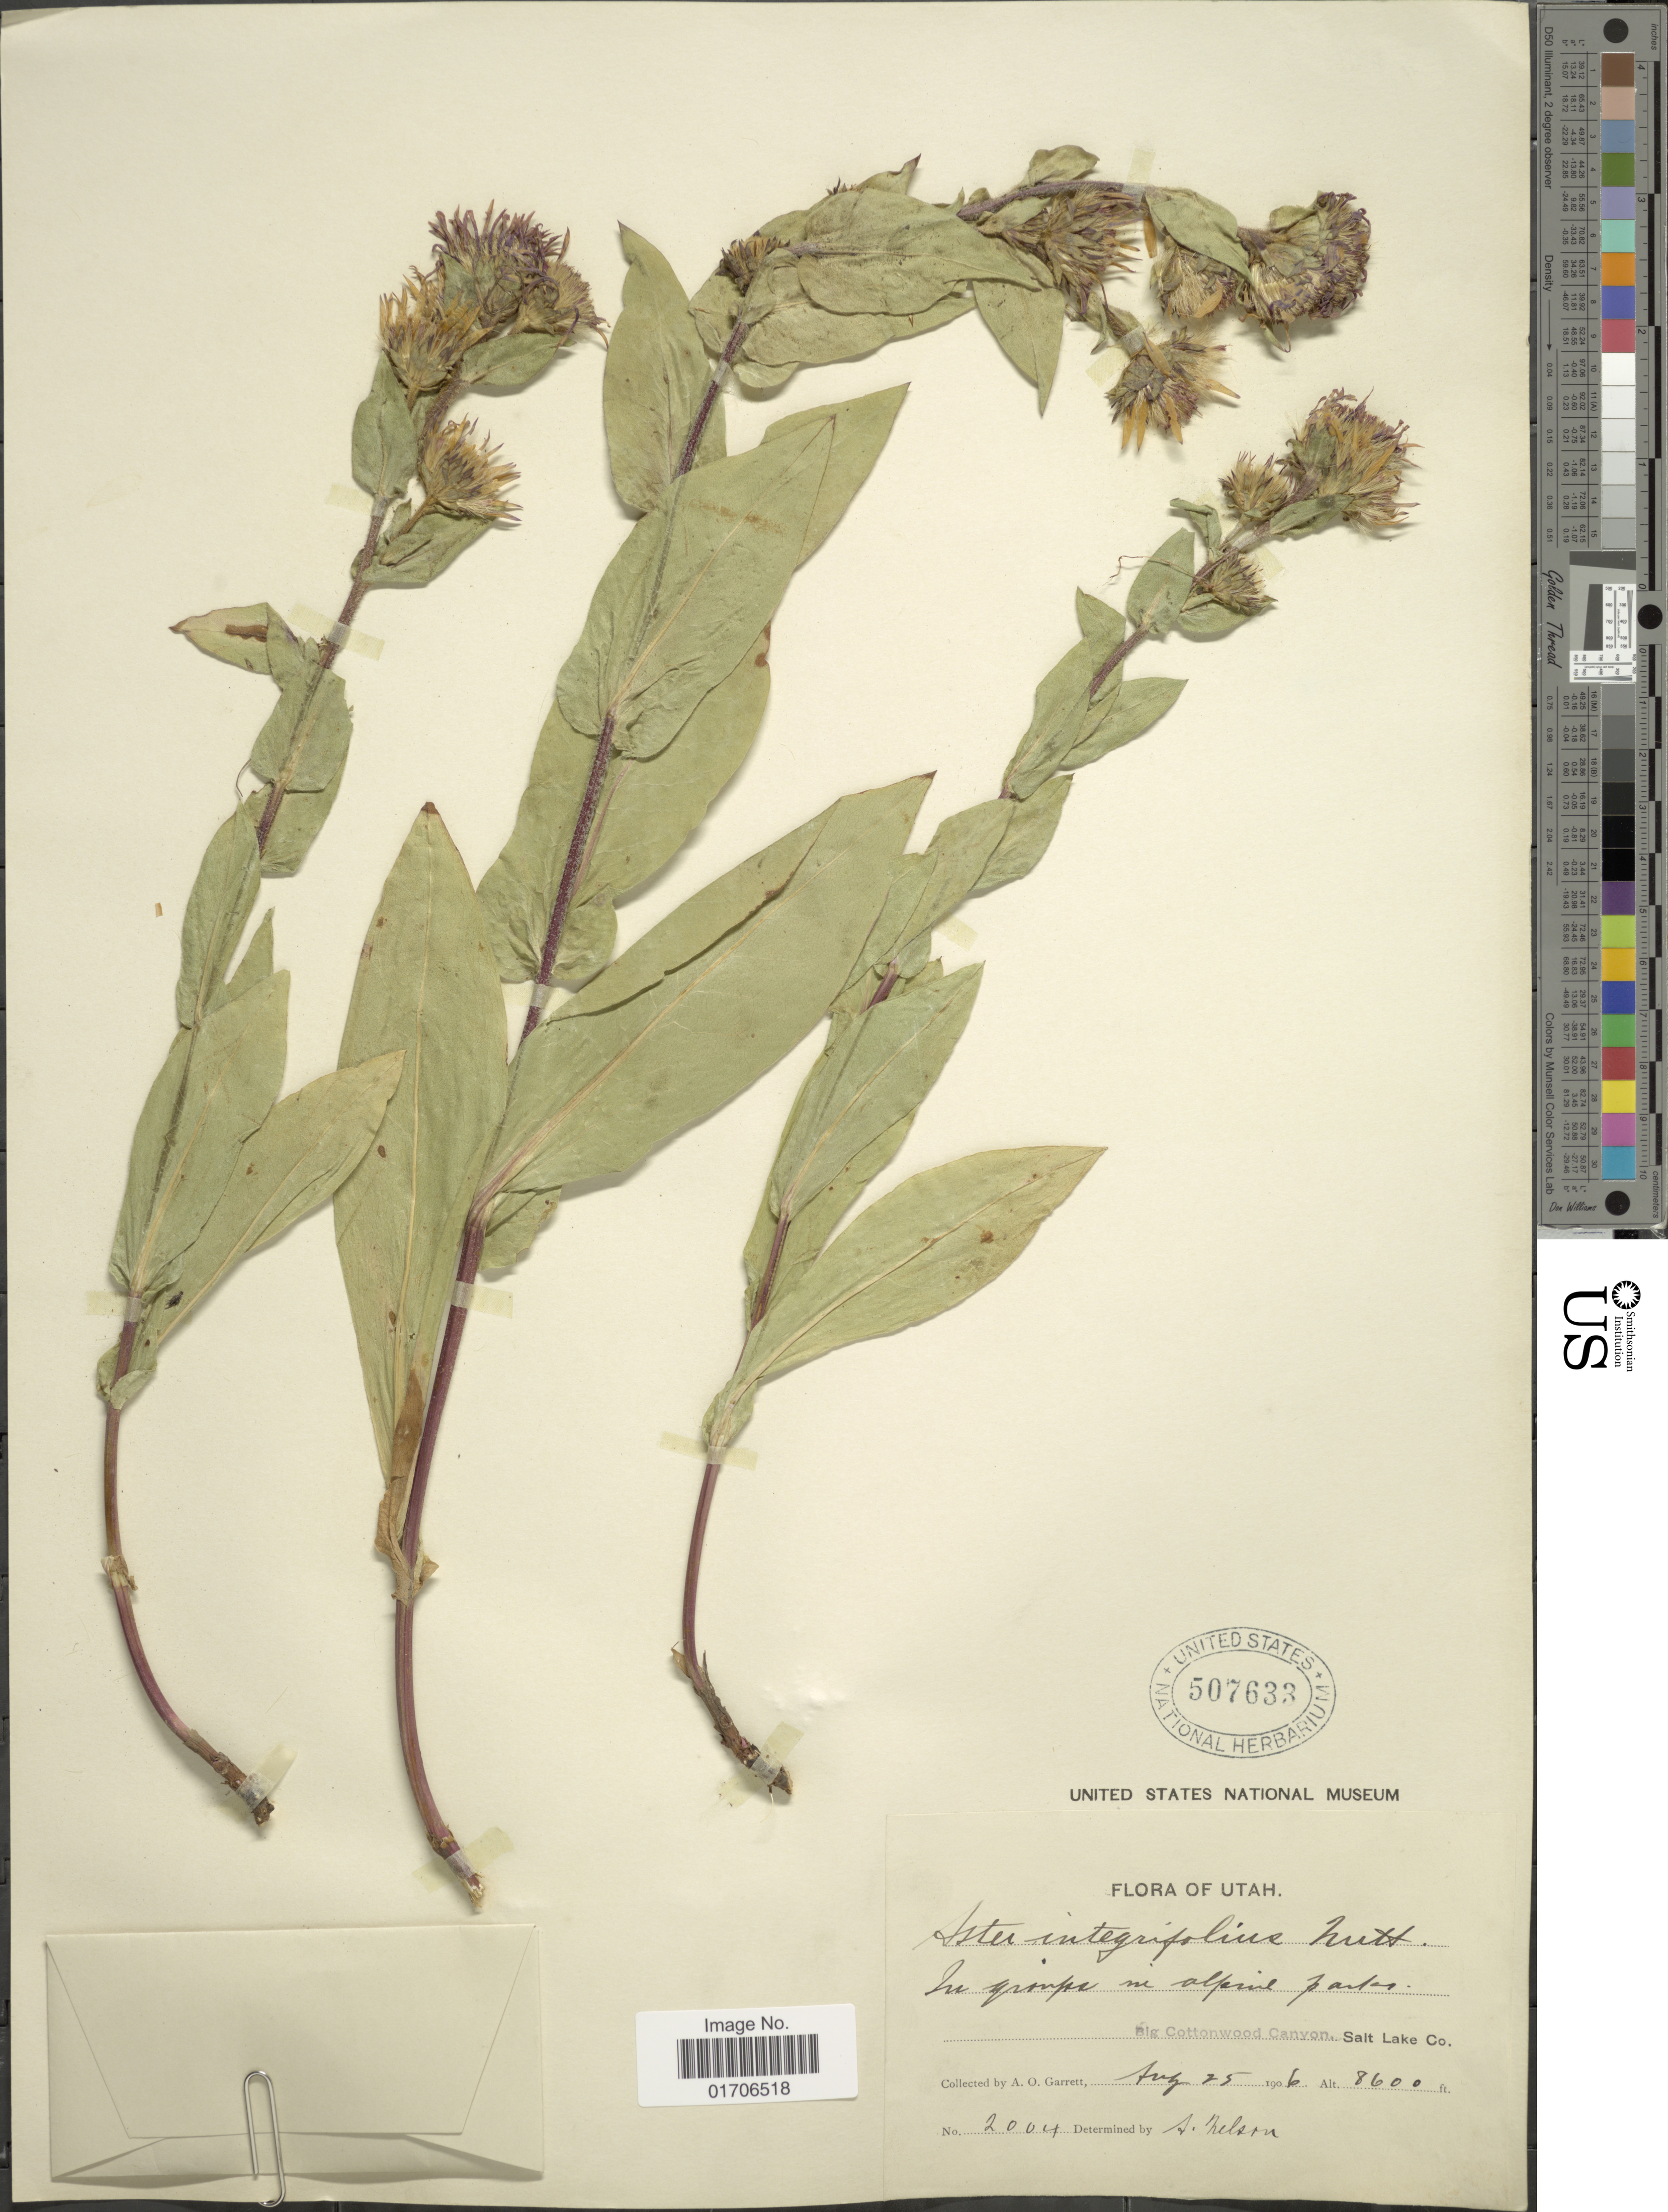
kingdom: Plantae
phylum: Tracheophyta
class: Magnoliopsida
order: Asterales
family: Asteraceae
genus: Eurybia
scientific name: Eurybia integrifolia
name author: (Nutt.) G.L. Nesom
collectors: A. O. Garrett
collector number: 2004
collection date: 1906-08-25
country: United States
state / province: Utah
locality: Big Cottonwood Canyon, Salt Lake Co.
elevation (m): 2621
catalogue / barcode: US 507633